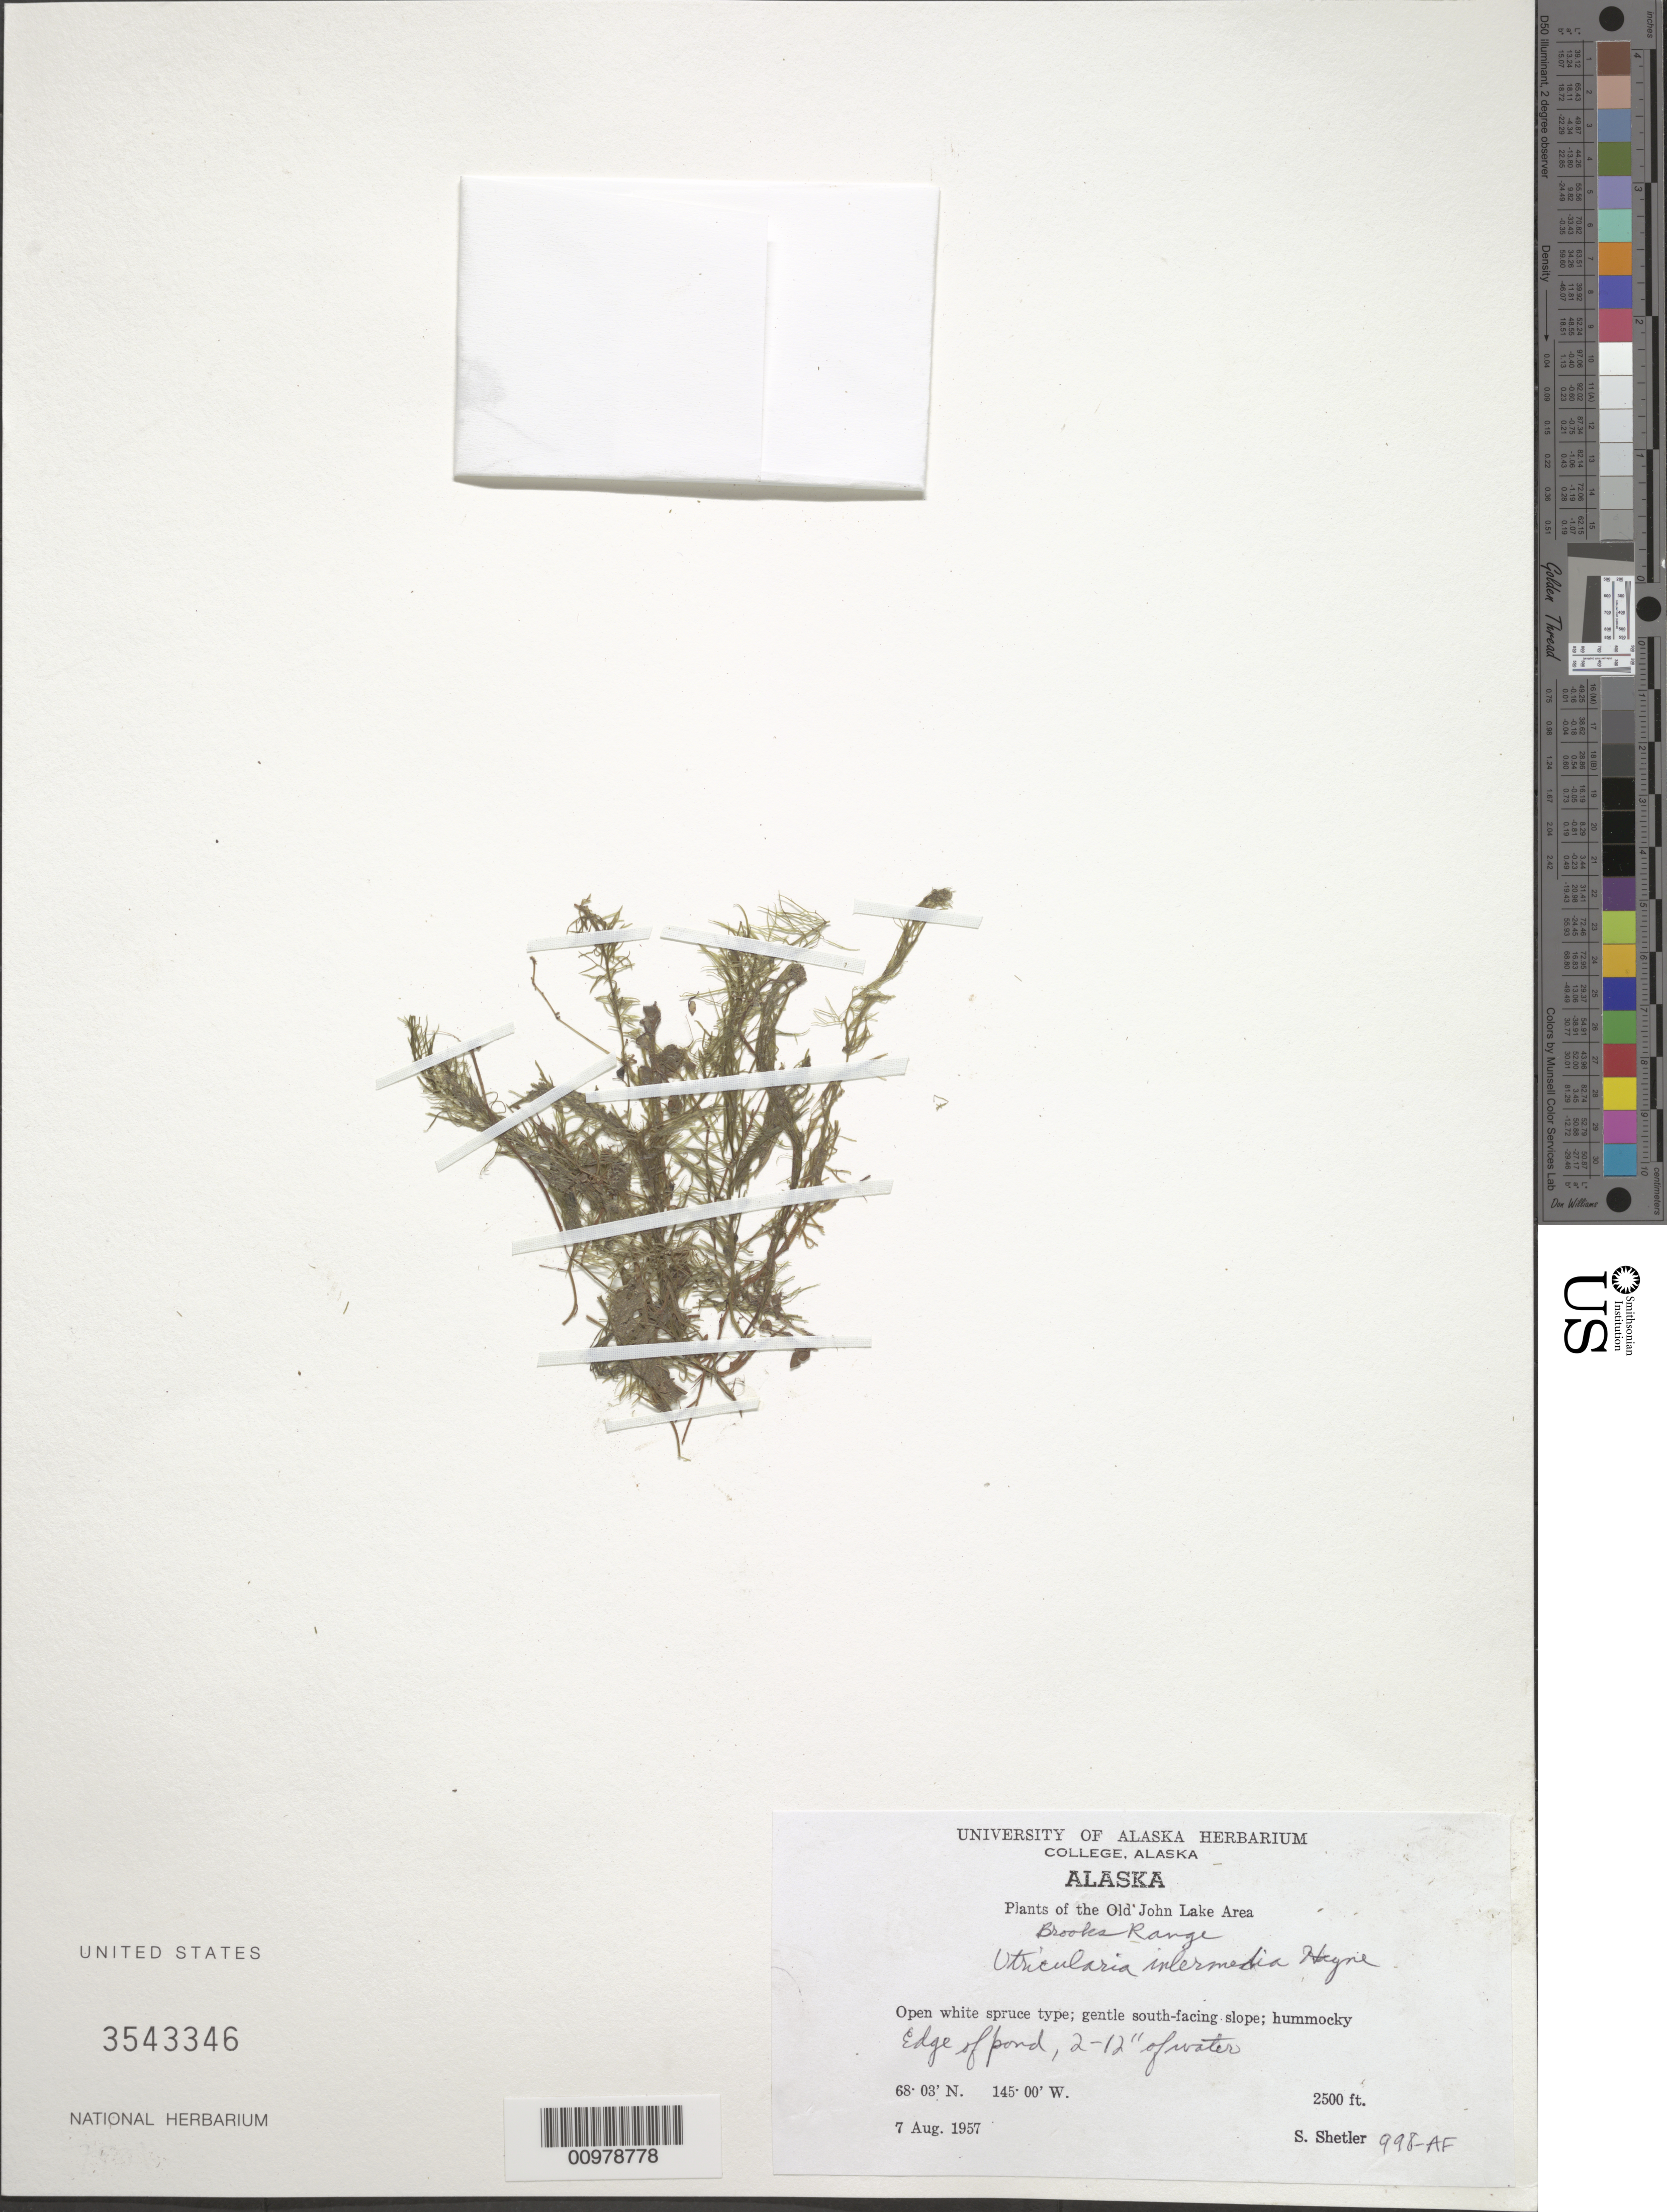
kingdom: Plantae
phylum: Tracheophyta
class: Magnoliopsida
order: Lamiales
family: Lentibulariaceae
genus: Utricularia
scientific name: Utricularia intermedia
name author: Hayne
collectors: S. Shetler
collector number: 998-AF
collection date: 1957-08-07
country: United States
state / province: Alaska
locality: The Old John Lake Area. Brooks Range.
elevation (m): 762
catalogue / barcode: US 3543346